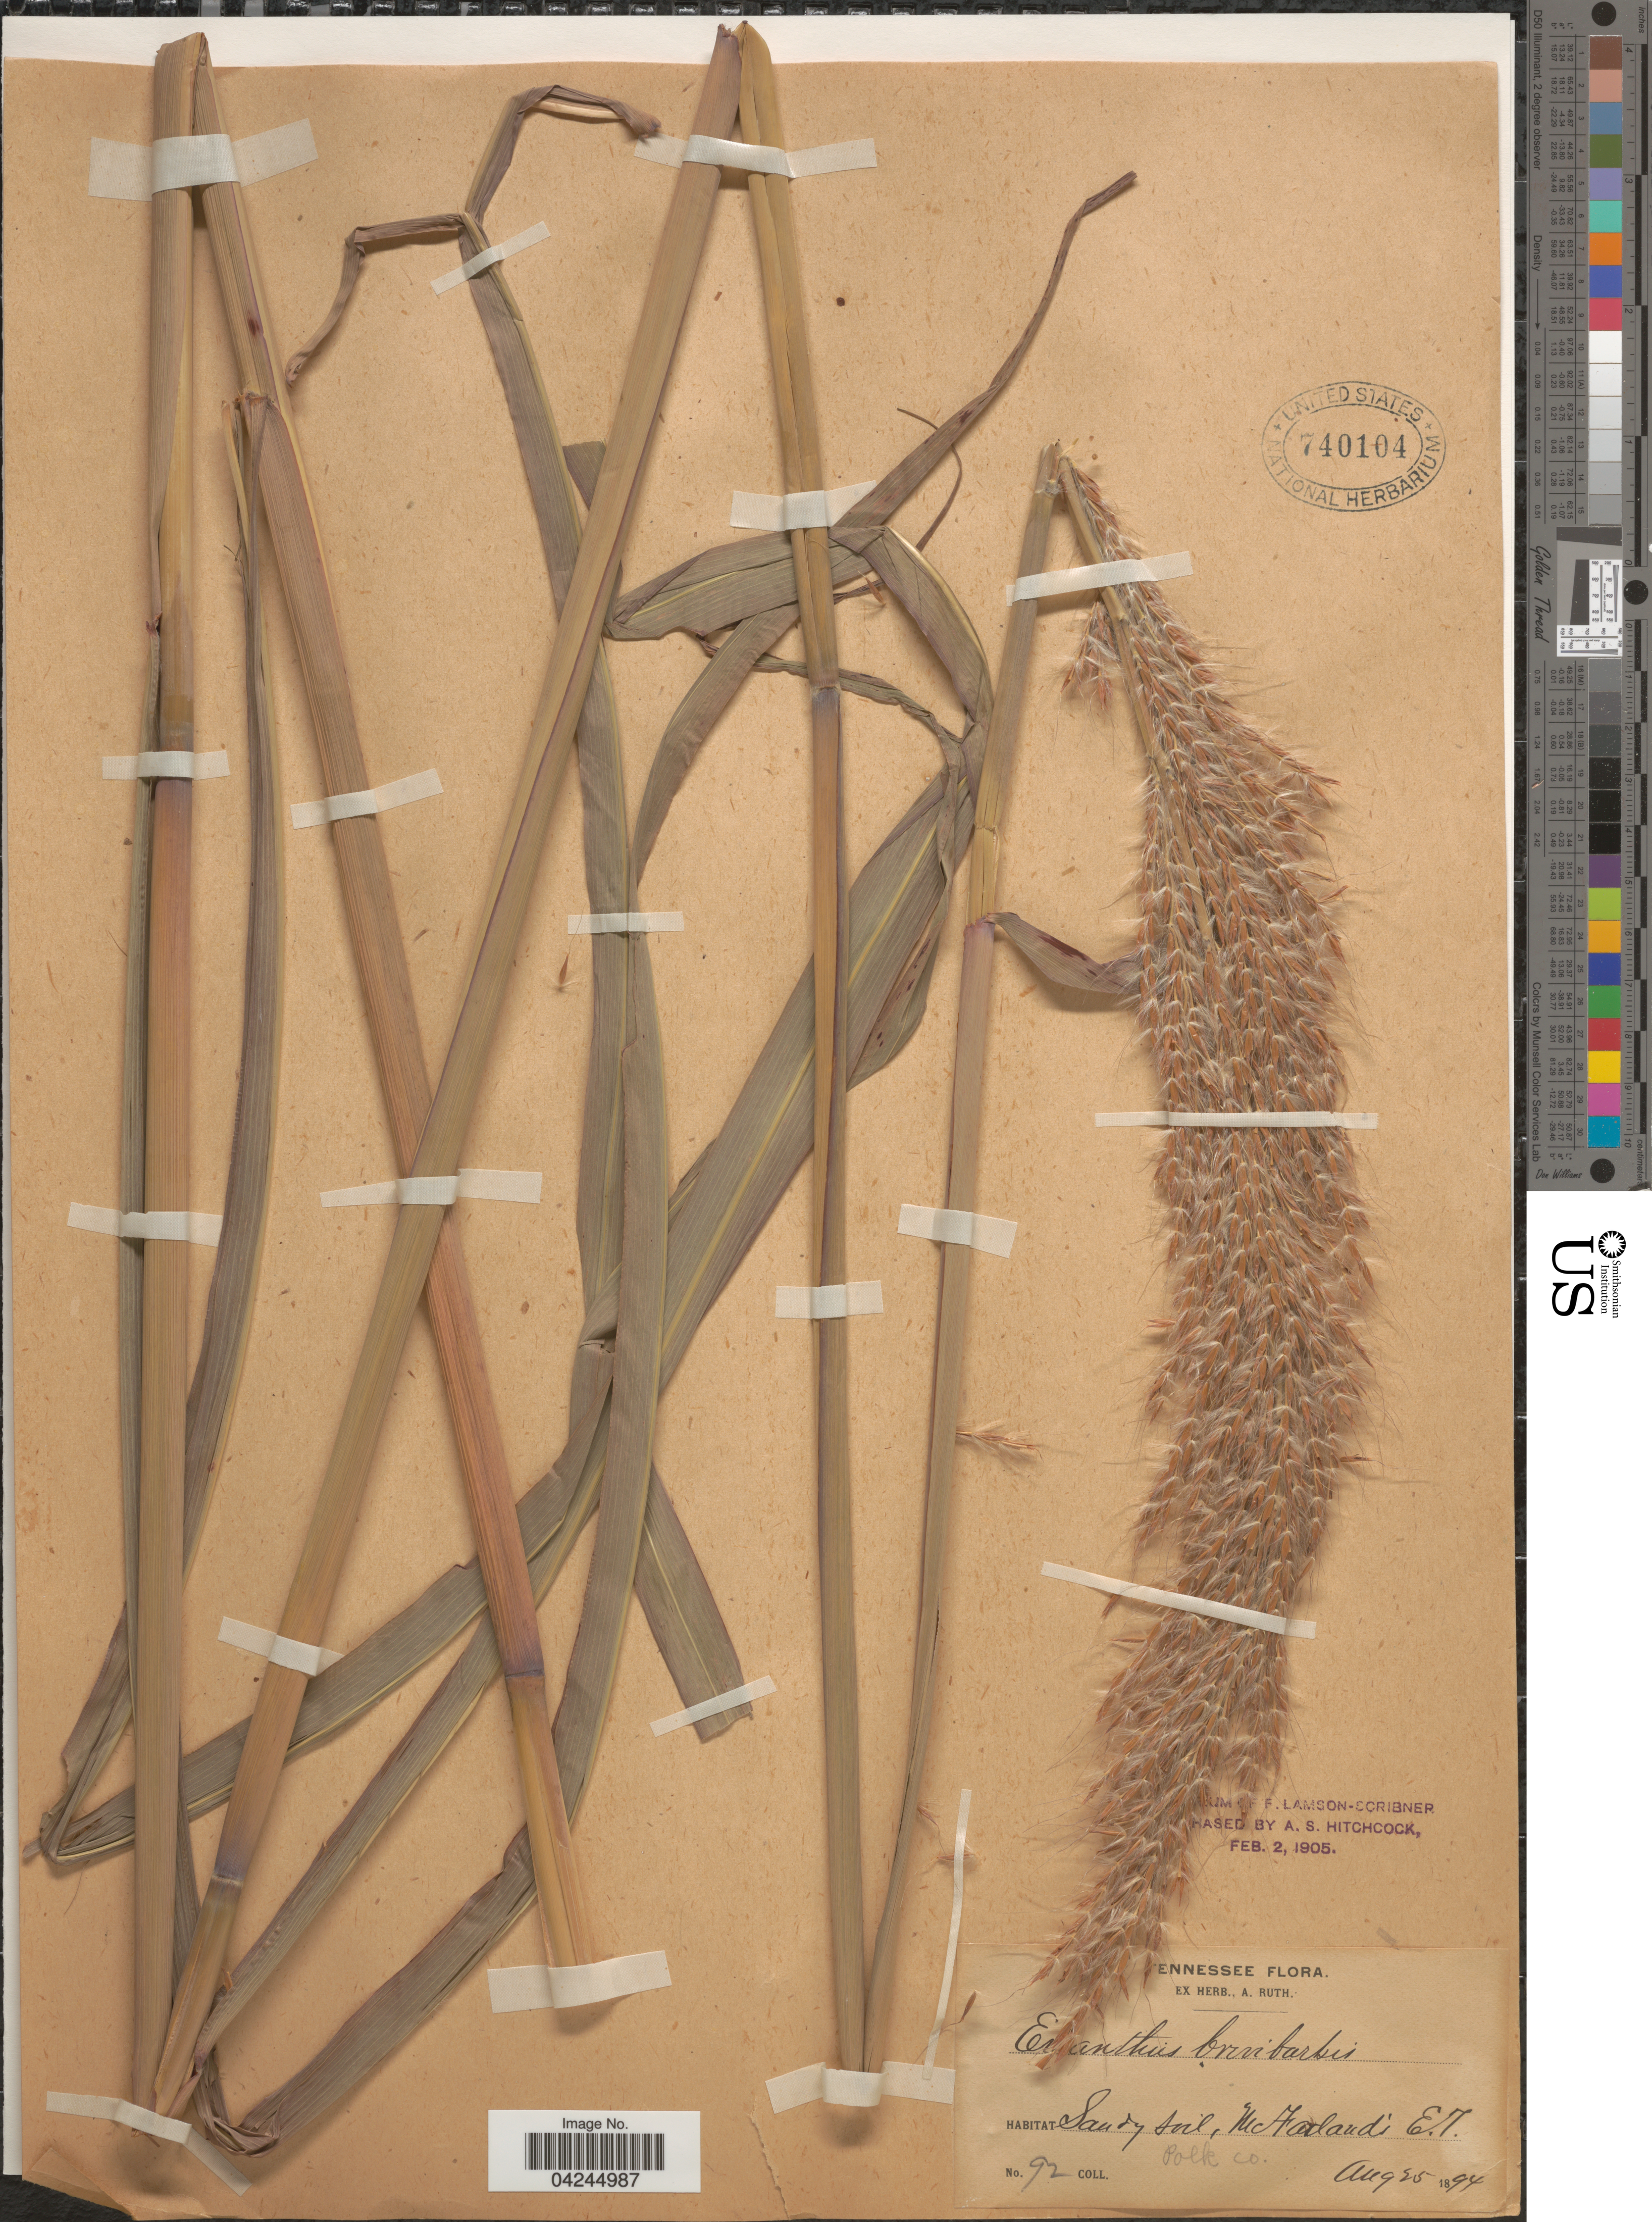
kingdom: Plantae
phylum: Tracheophyta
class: Liliopsida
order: Poales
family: Poaceae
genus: Erianthus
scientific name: Erianthus brevibarbis var. contortus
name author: (Elliott) D.B. Ward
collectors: Ex herb. A. Ruth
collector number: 92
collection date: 1894-08-25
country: United States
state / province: Tennessee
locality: Sandy soil, McFarland's E.T. Polk Co.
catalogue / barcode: US 740104